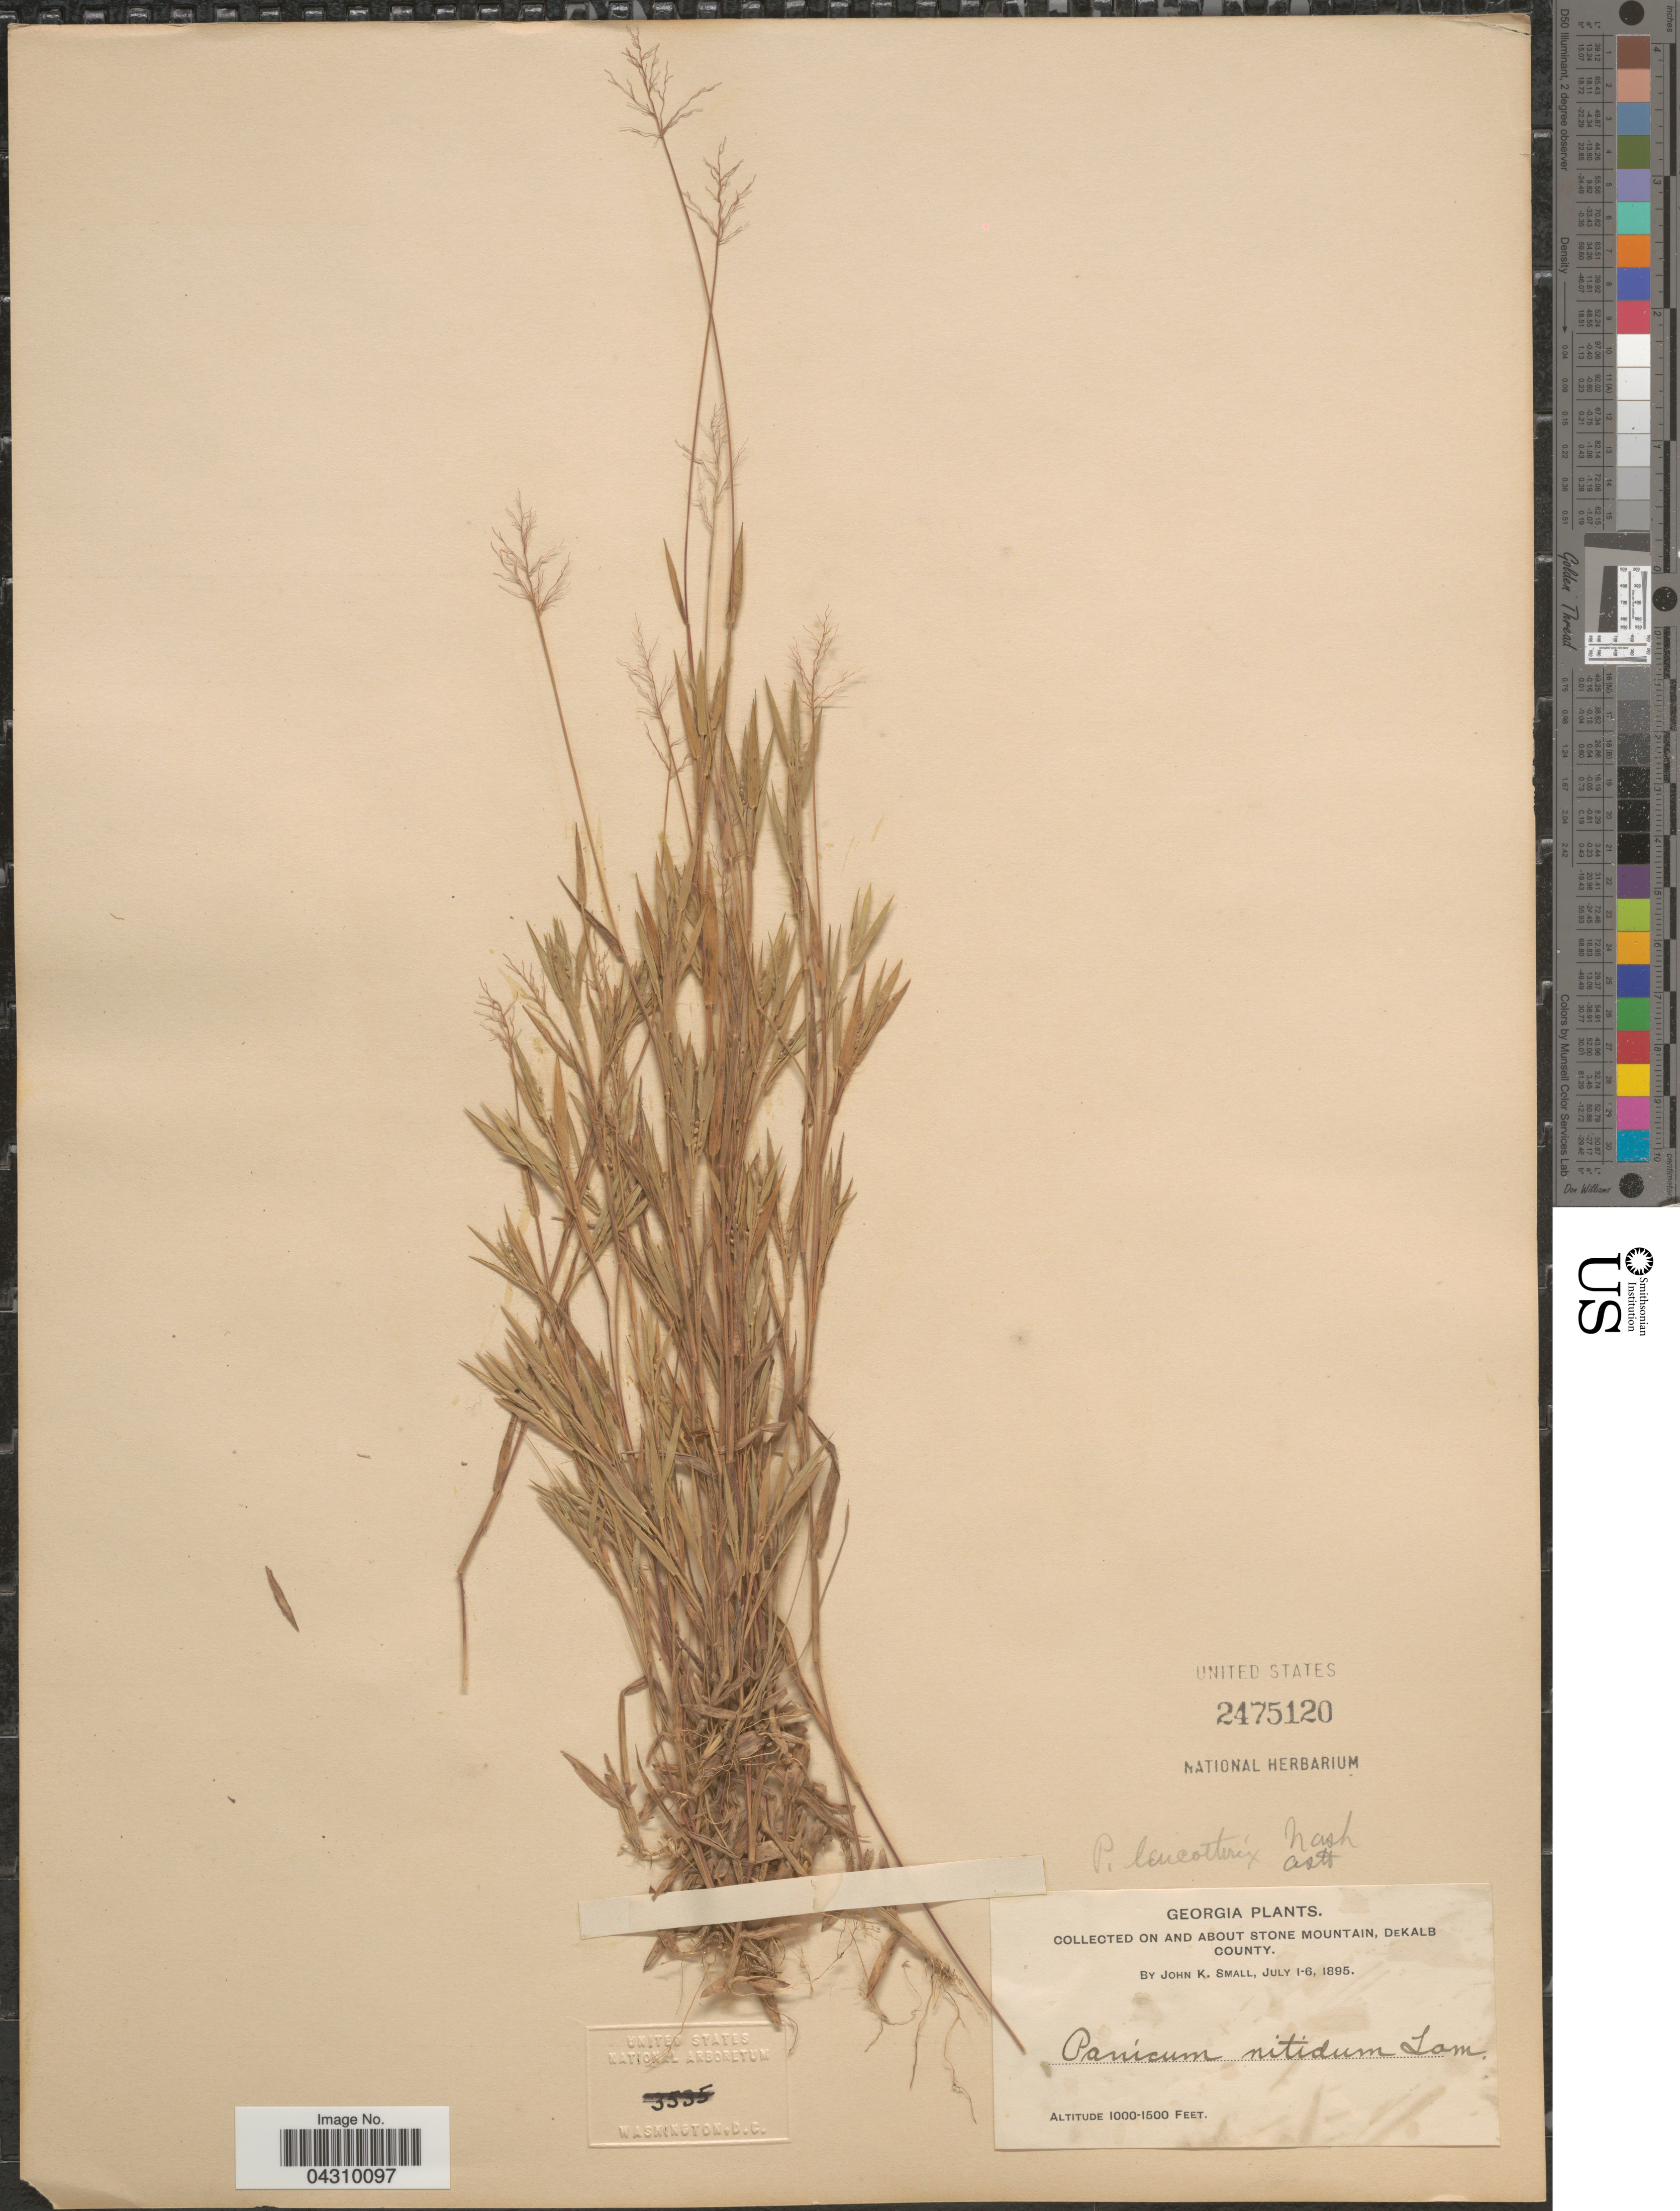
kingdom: Plantae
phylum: Tracheophyta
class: Liliopsida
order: Poales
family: Poaceae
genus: Dichanthelium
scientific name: Dichanthelium acuminatum var. acuminatum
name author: (Sw.) Gould & C.A. Clark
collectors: J. K. Small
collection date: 1895-07-01/1895-07-06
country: United States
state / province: Georgia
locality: On and about stone mountain, DeKalb County.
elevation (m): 305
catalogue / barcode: US 2475120